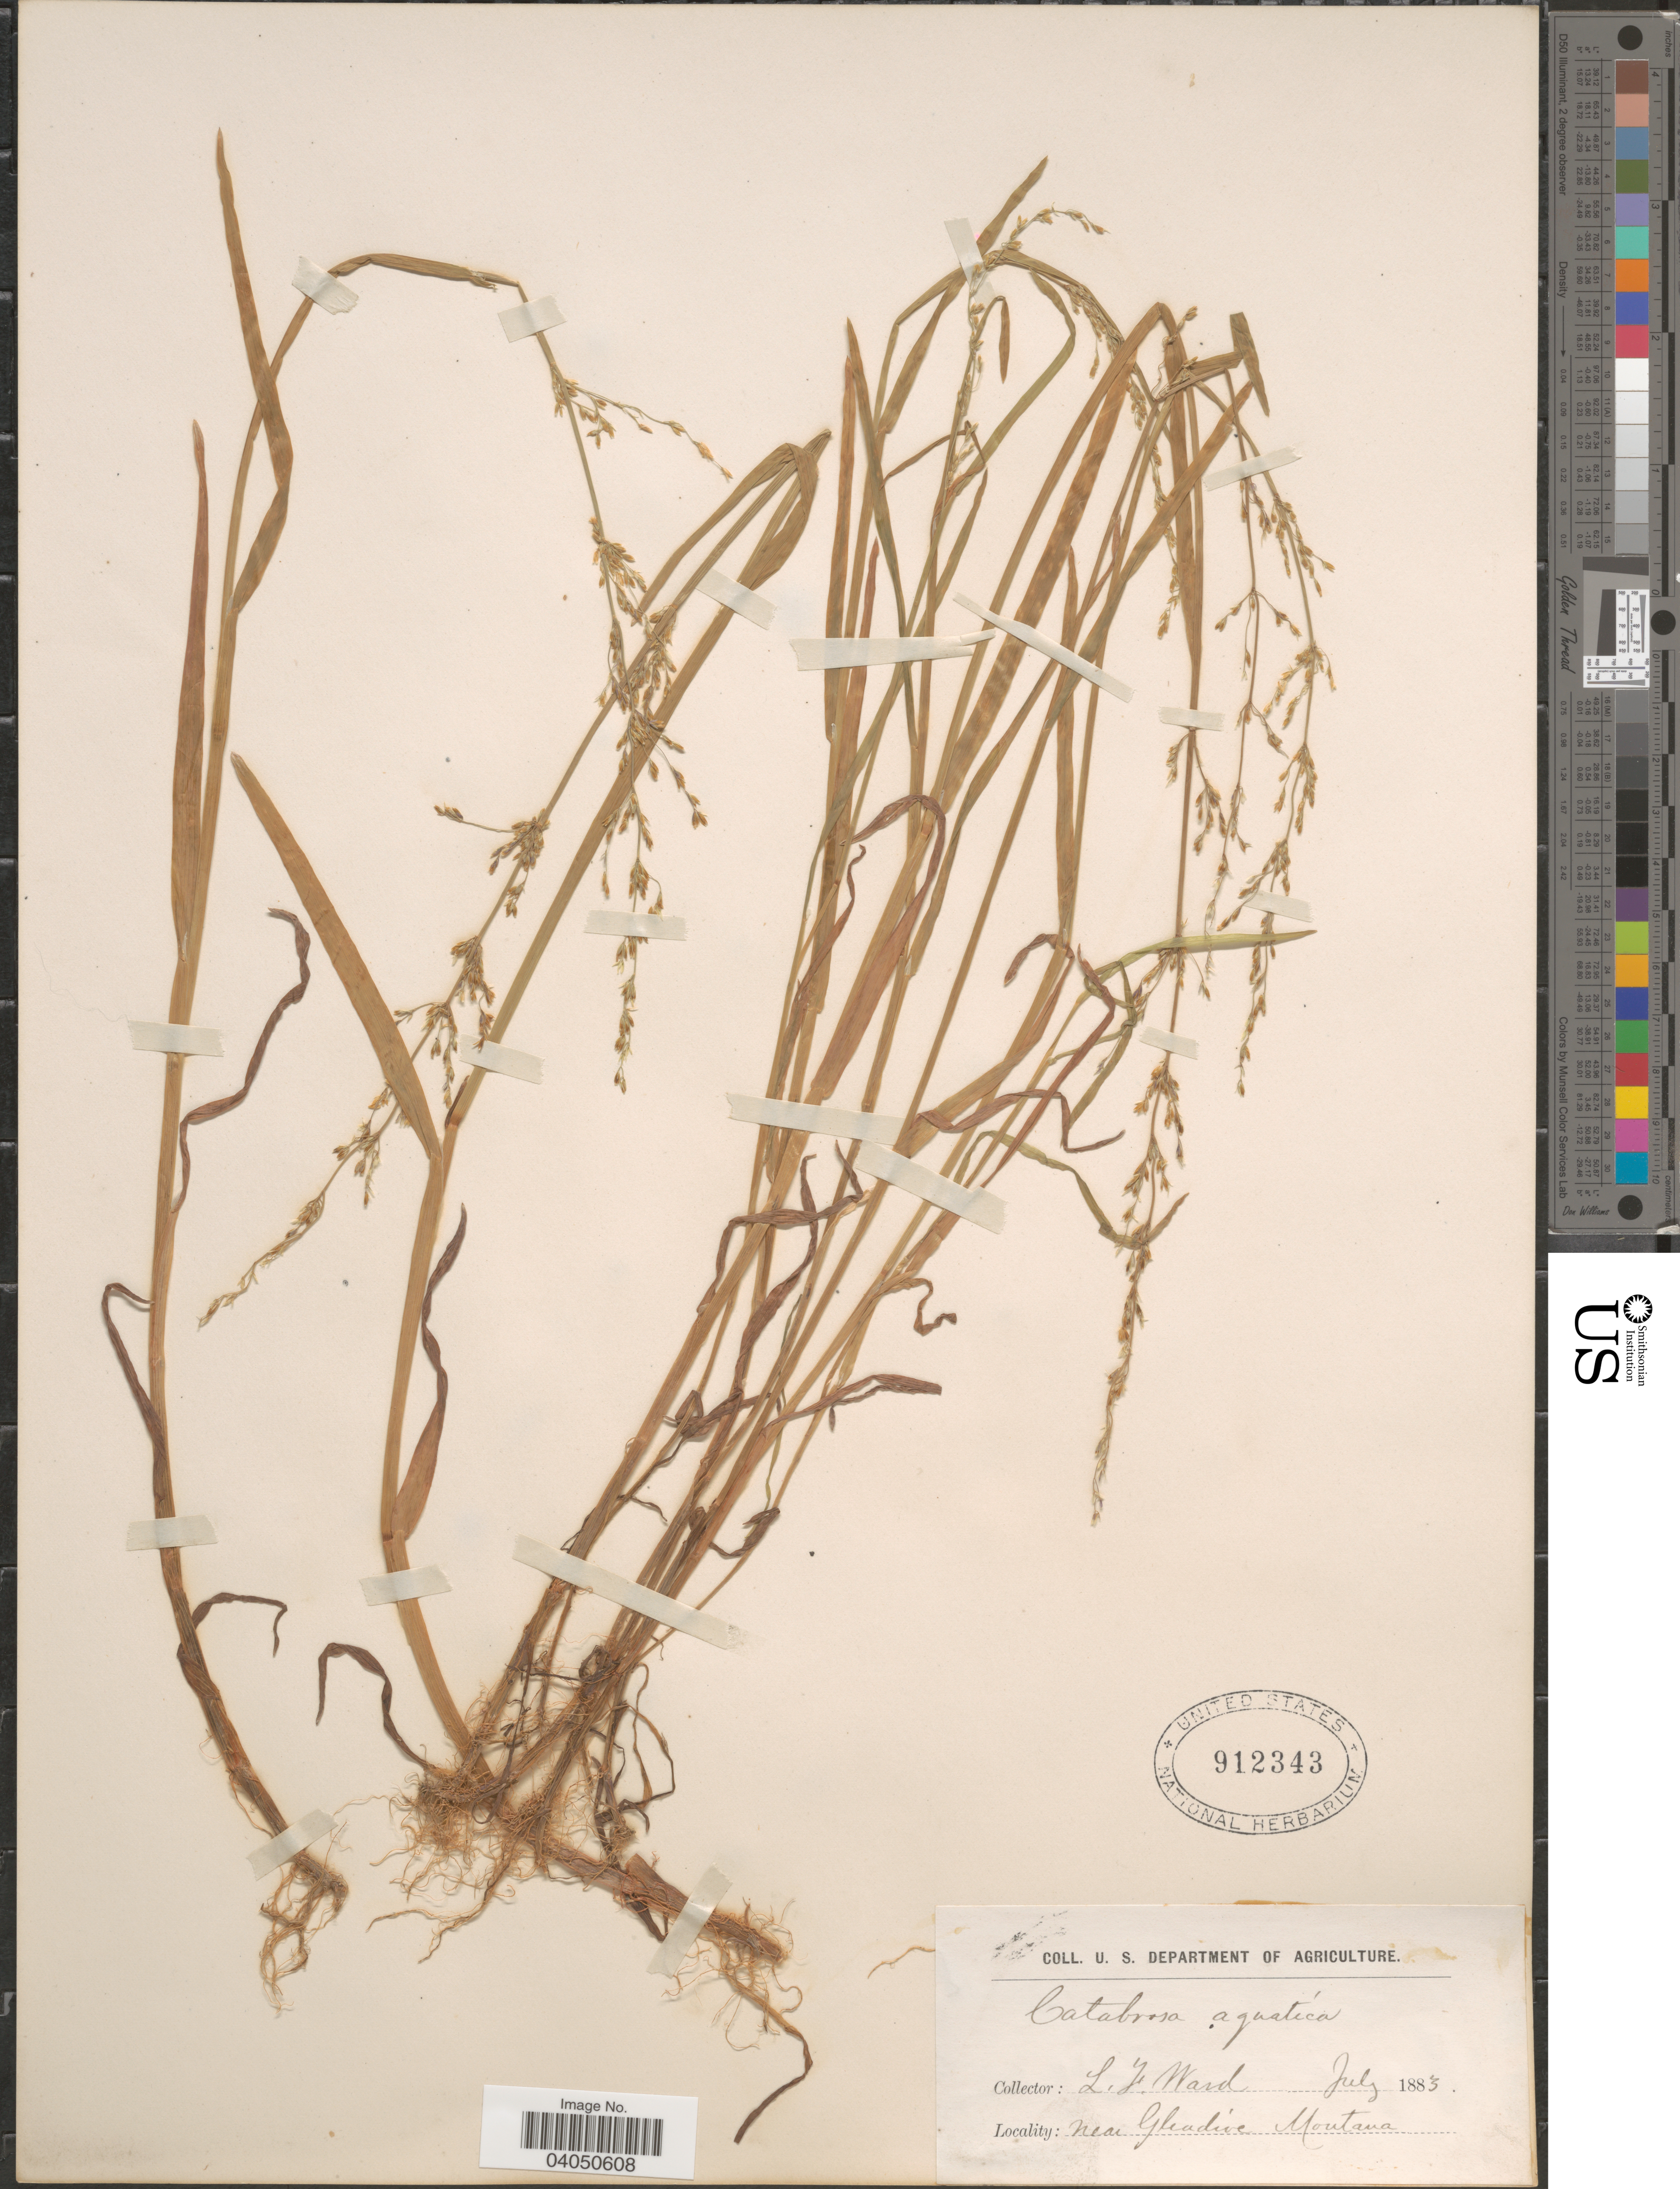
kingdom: Plantae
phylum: Tracheophyta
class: Liliopsida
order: Poales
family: Poaceae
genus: Catabrosa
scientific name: Catabrosa aquatica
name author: (L.) P. Beauv.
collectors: L. Ward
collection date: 1883-07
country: United States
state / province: Montana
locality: Near Glendive.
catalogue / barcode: US 912343